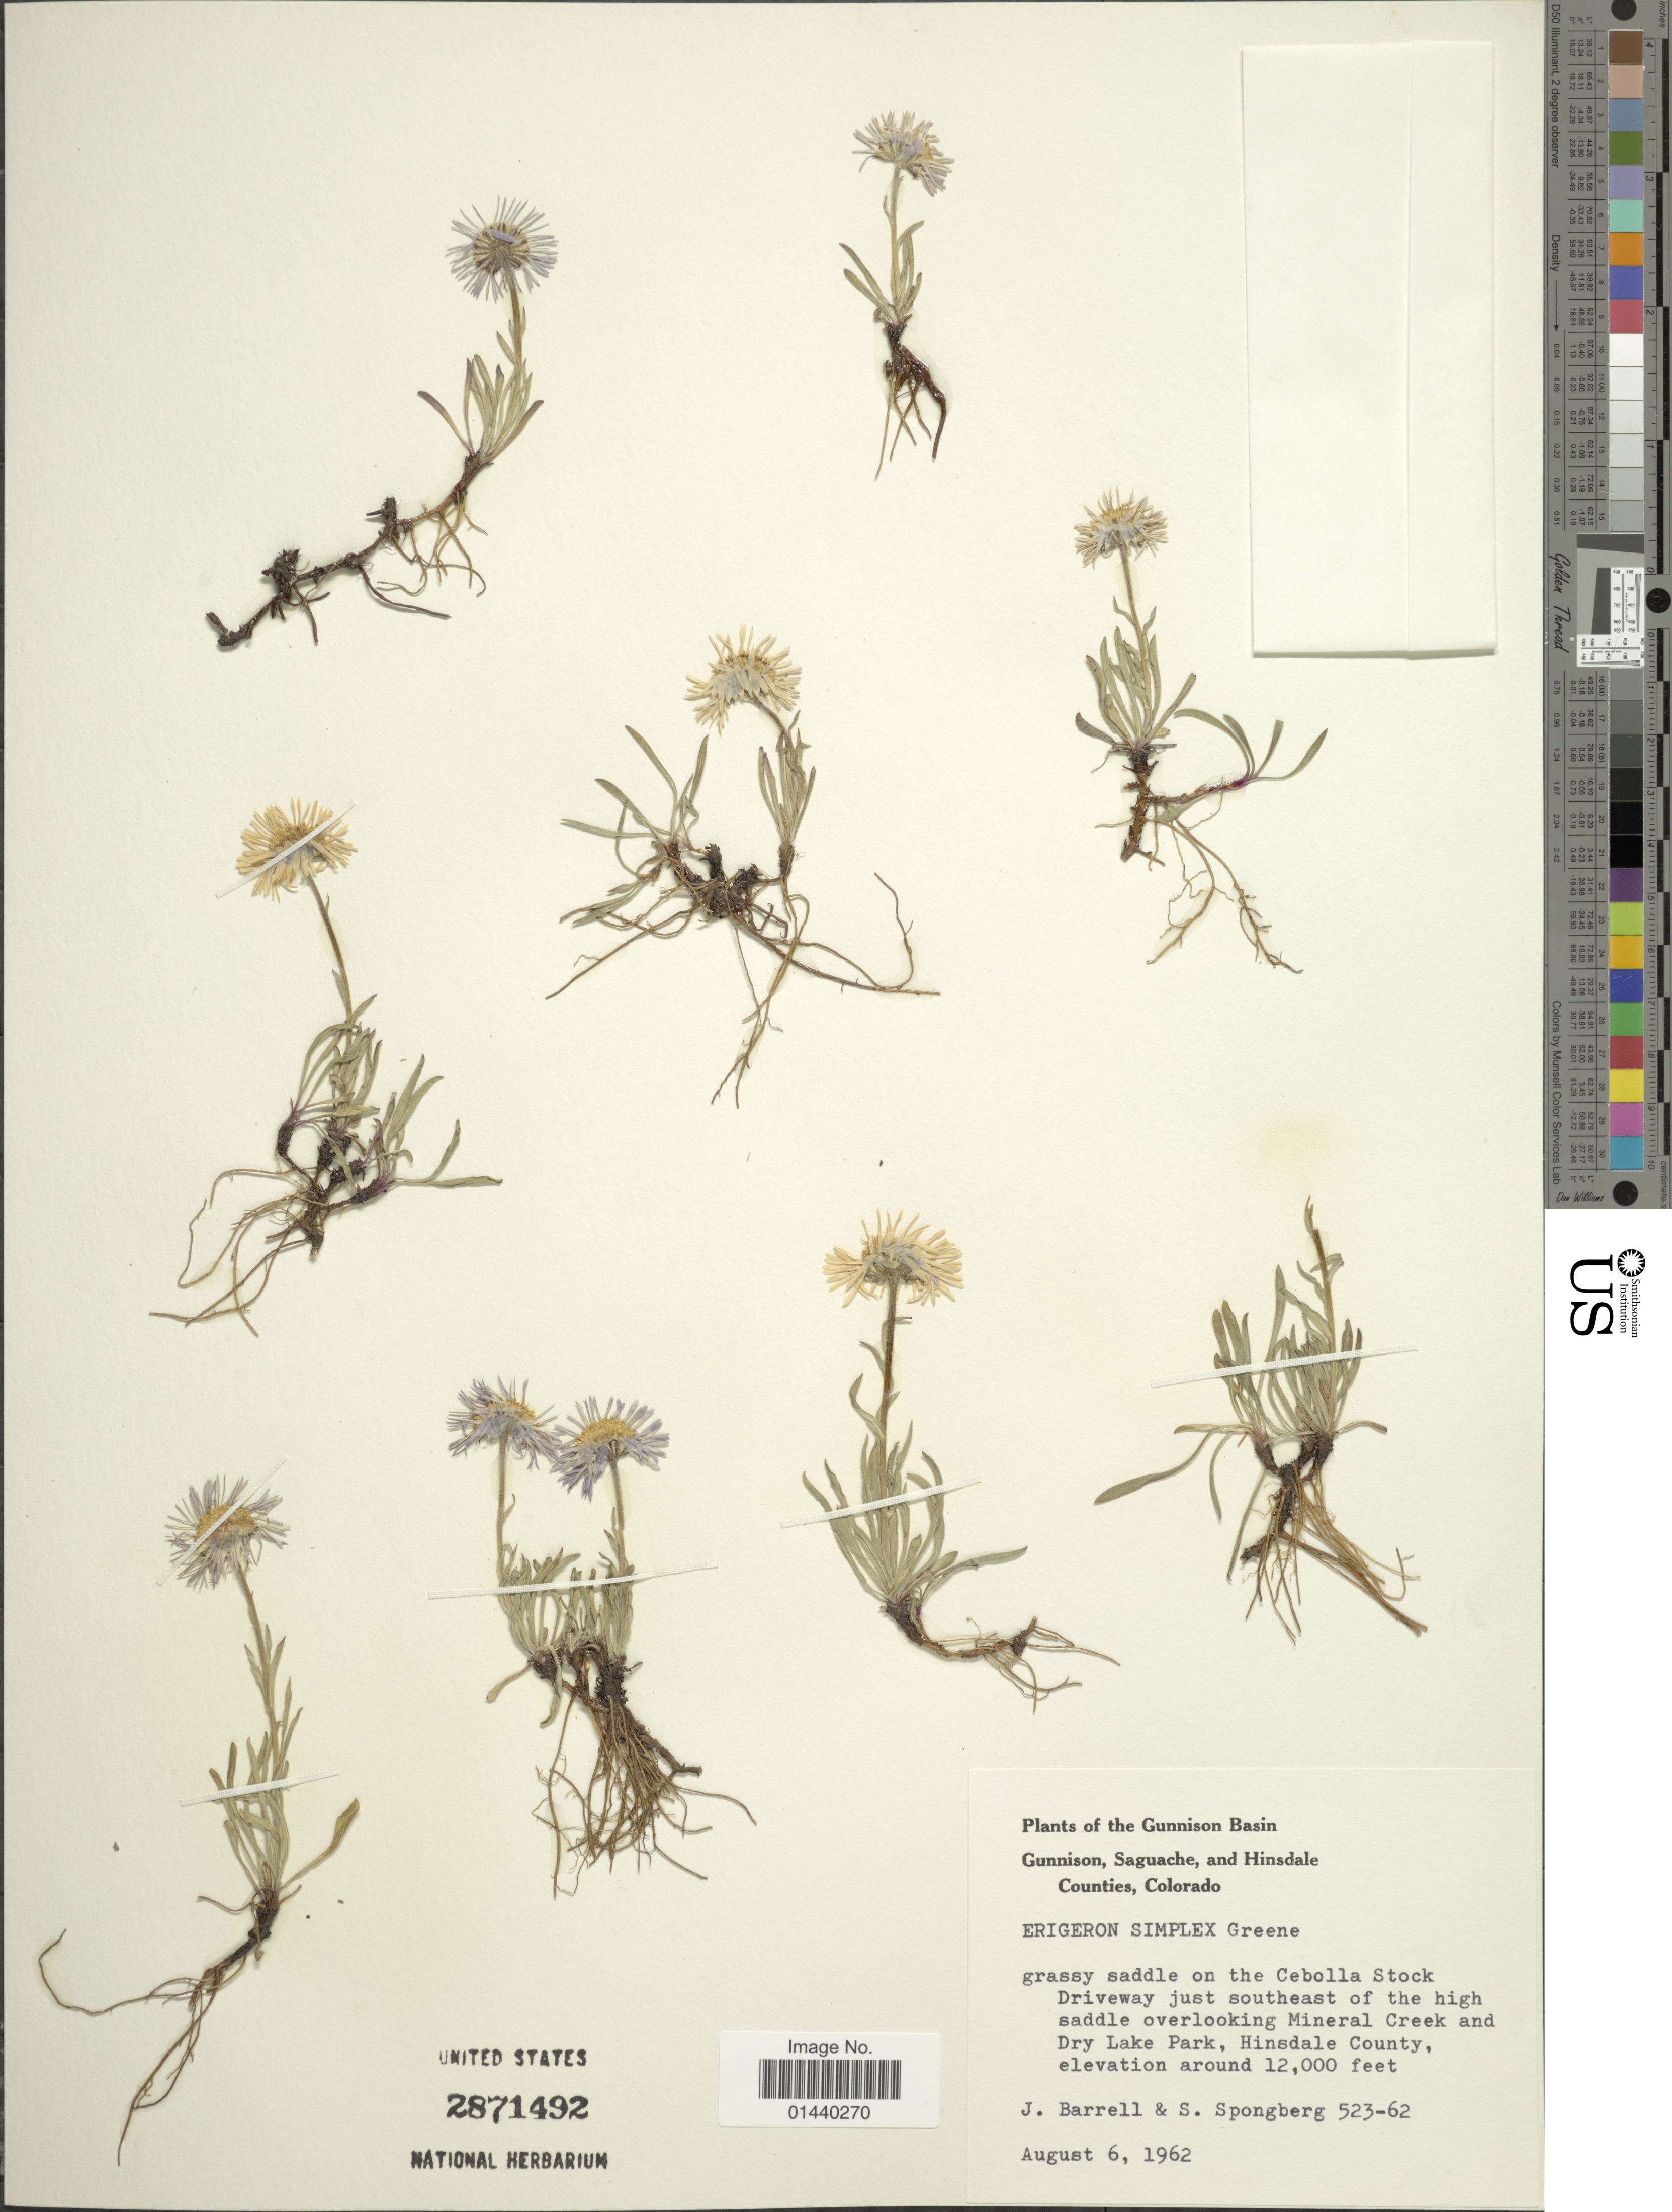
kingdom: Plantae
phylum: Tracheophyta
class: Magnoliopsida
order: Asterales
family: Asteraceae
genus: Erigeron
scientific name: Erigeron simplex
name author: Greene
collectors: J. Barrell & S. A.Spongberg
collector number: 523-62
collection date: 1962-08-06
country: United States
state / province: Colorado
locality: The Gunnison Basin. Gunnison, Saguache, and Hinsdale Counties. Grassy saddle on the Cebolla Stock Driveway just southeast of the high saddle overlooking Mineral Creek and Dry Lake Park, Hinsdale County.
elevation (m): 3658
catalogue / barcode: US 2871492